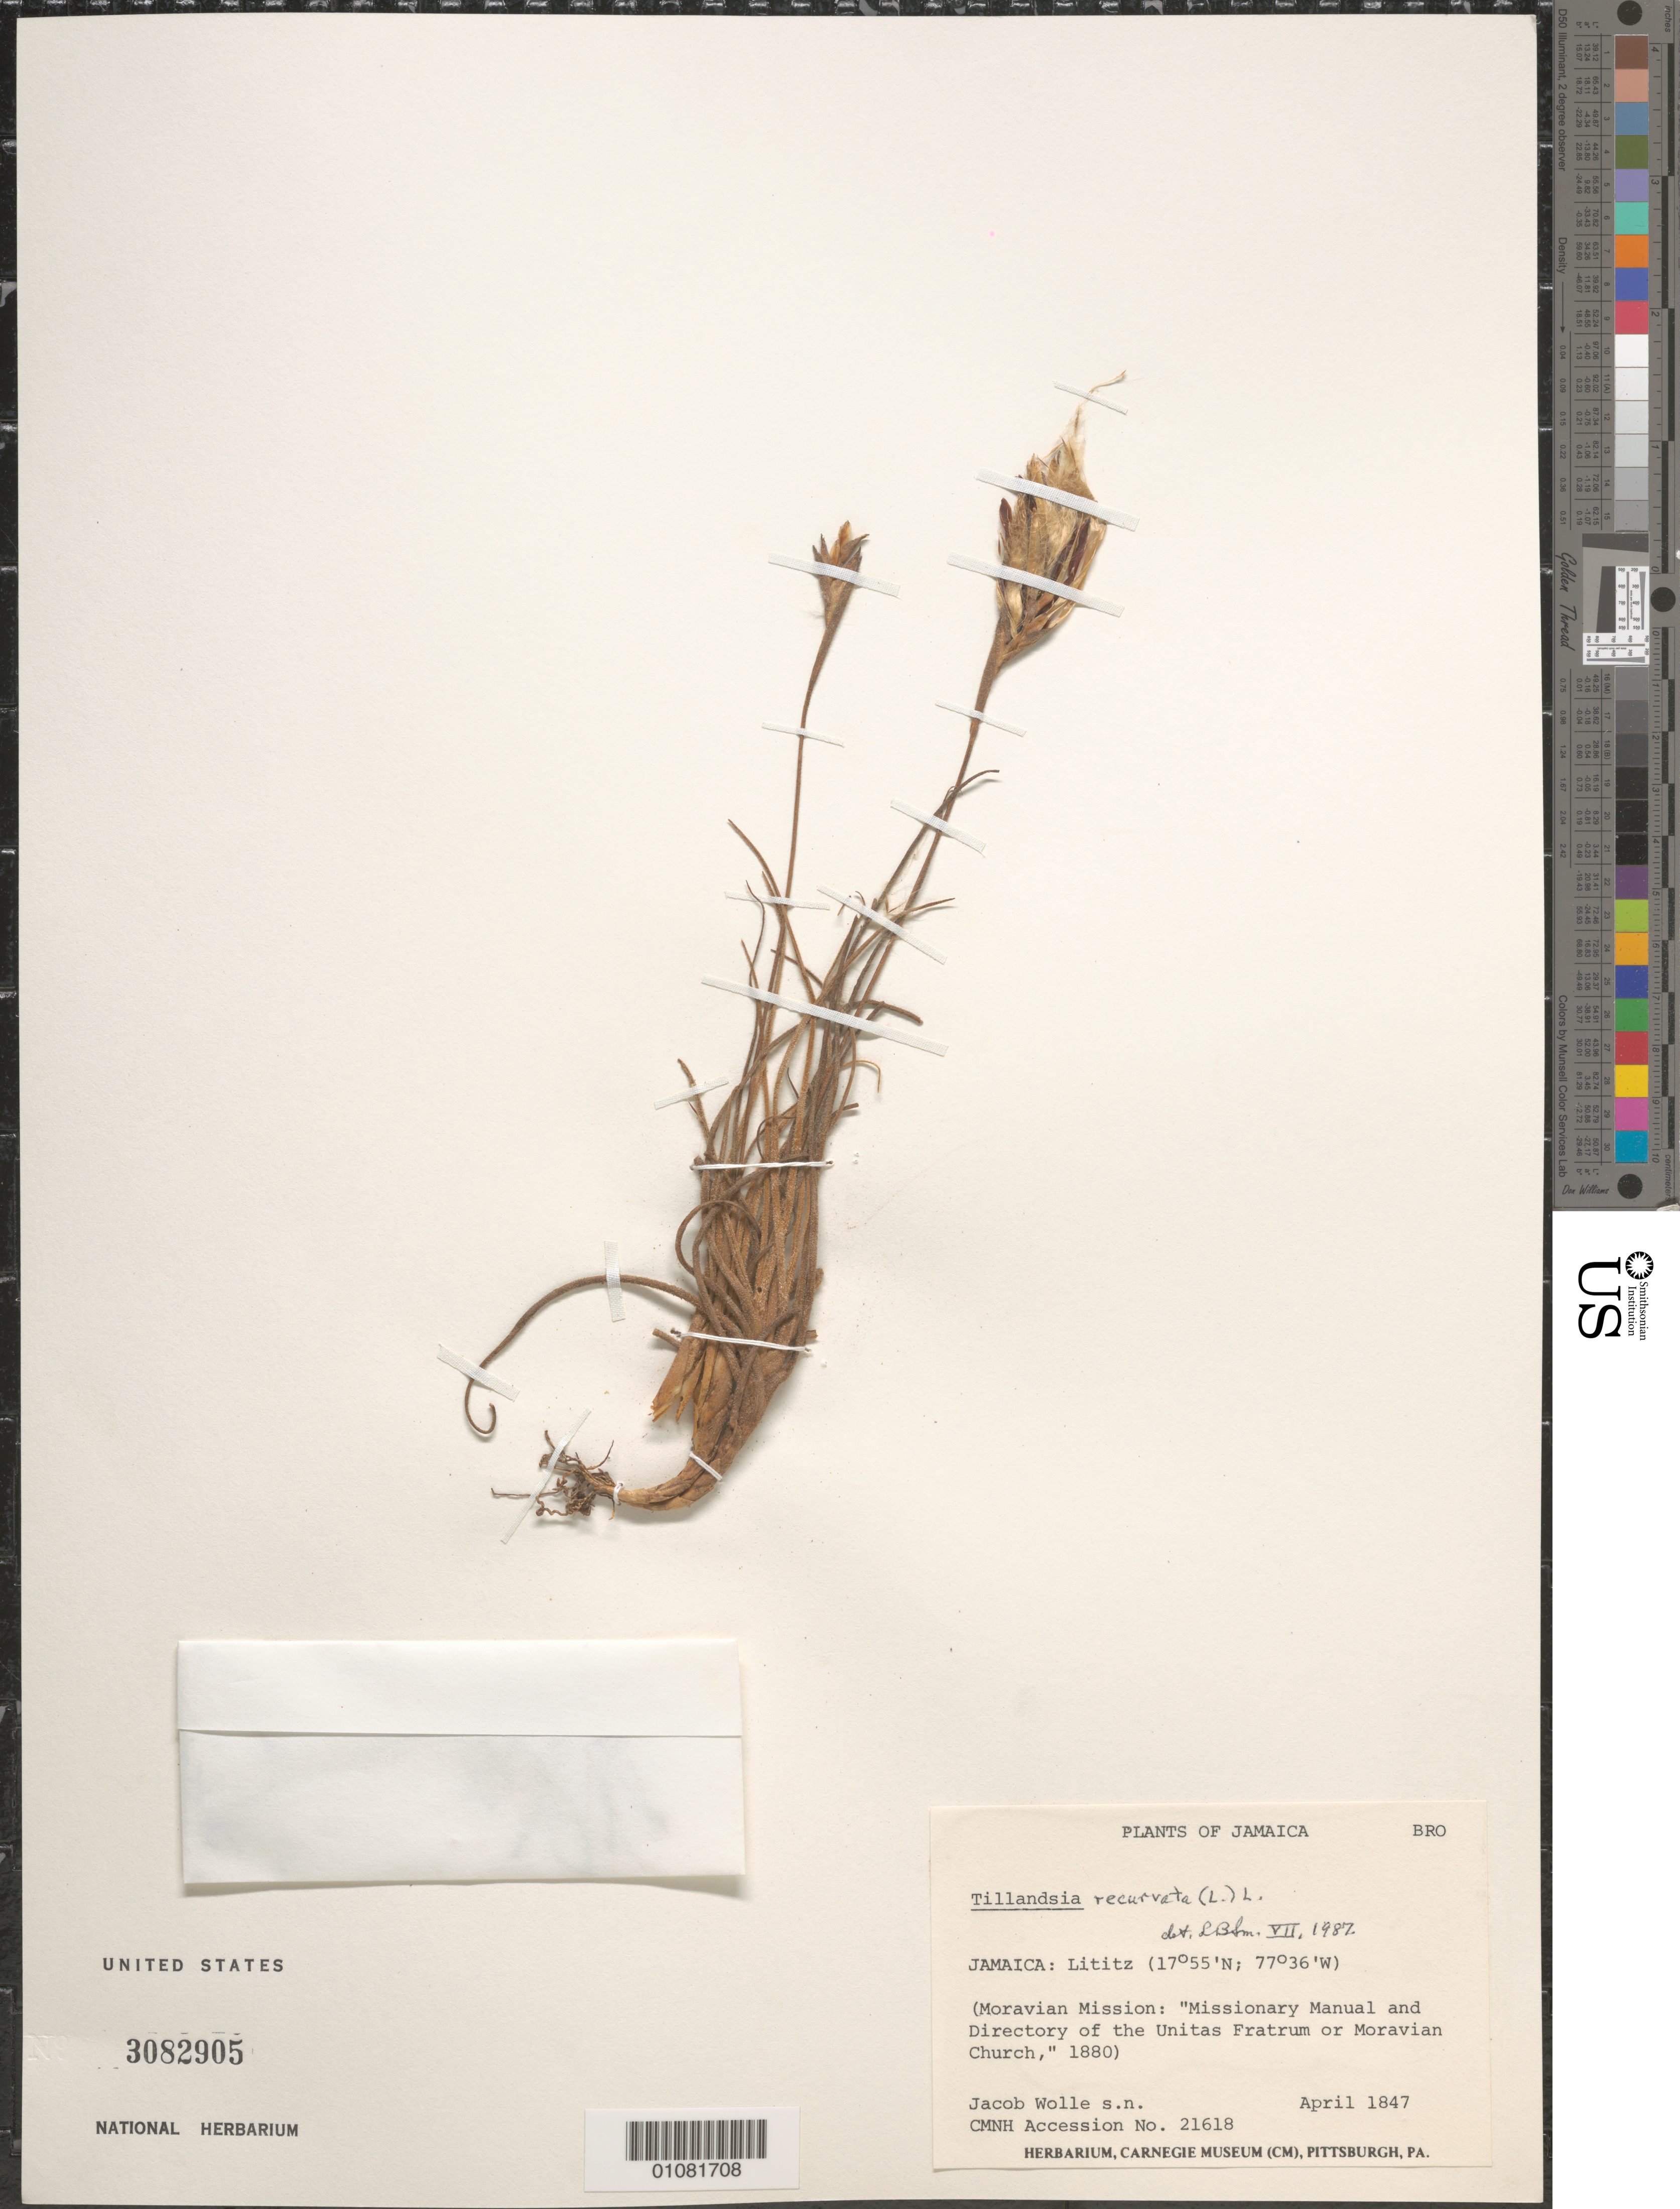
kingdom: Plantae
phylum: Tracheophyta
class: Liliopsida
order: Poales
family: Bromeliaceae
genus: Tillandsia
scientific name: Tillandsia recurvata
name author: L.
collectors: J. Wolle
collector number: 21618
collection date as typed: Apr 1847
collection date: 1847-04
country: Jamaica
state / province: Manchester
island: Jamaica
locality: Lititz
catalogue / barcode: US 3082905